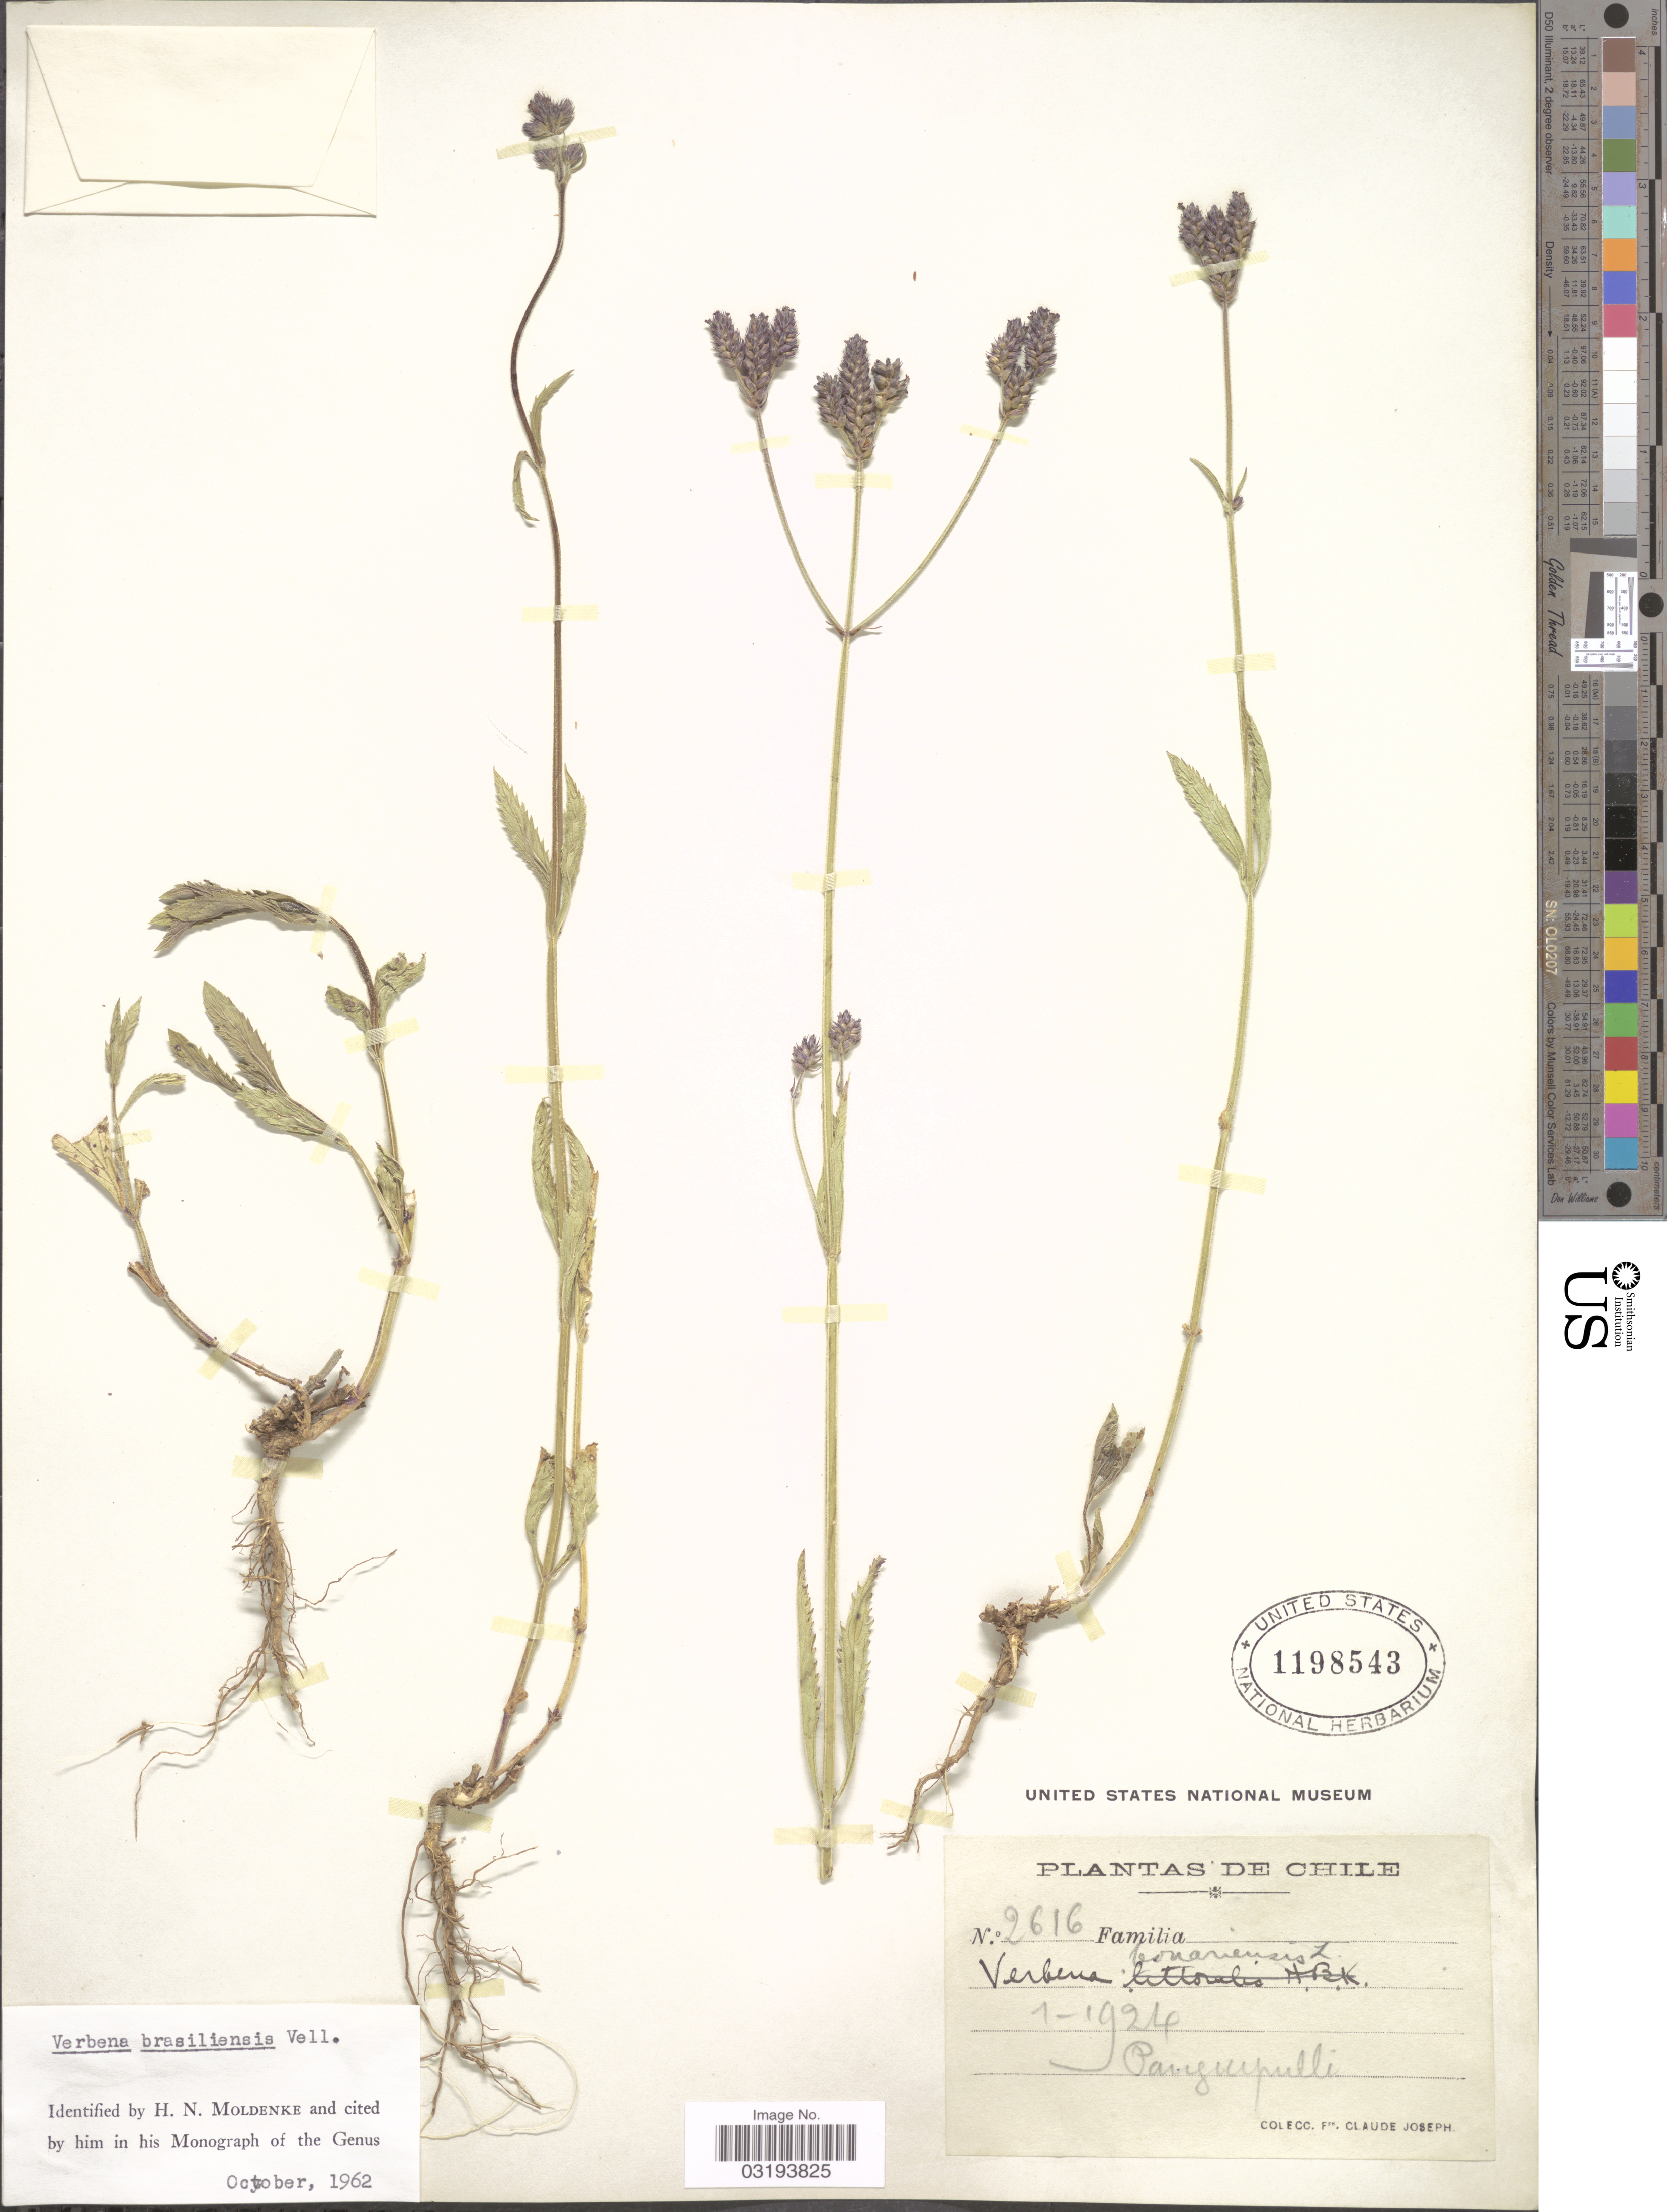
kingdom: Plantae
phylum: Tracheophyta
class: Magnoliopsida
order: Lamiales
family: Verbenaceae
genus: Verbena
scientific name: Verbena litoralis var. brevibracteata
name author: (Kuntze) N. O'Leary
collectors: Frere Claude Joseph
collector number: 2616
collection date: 1924-01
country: Chile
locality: Panguipulli.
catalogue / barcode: US 1198543